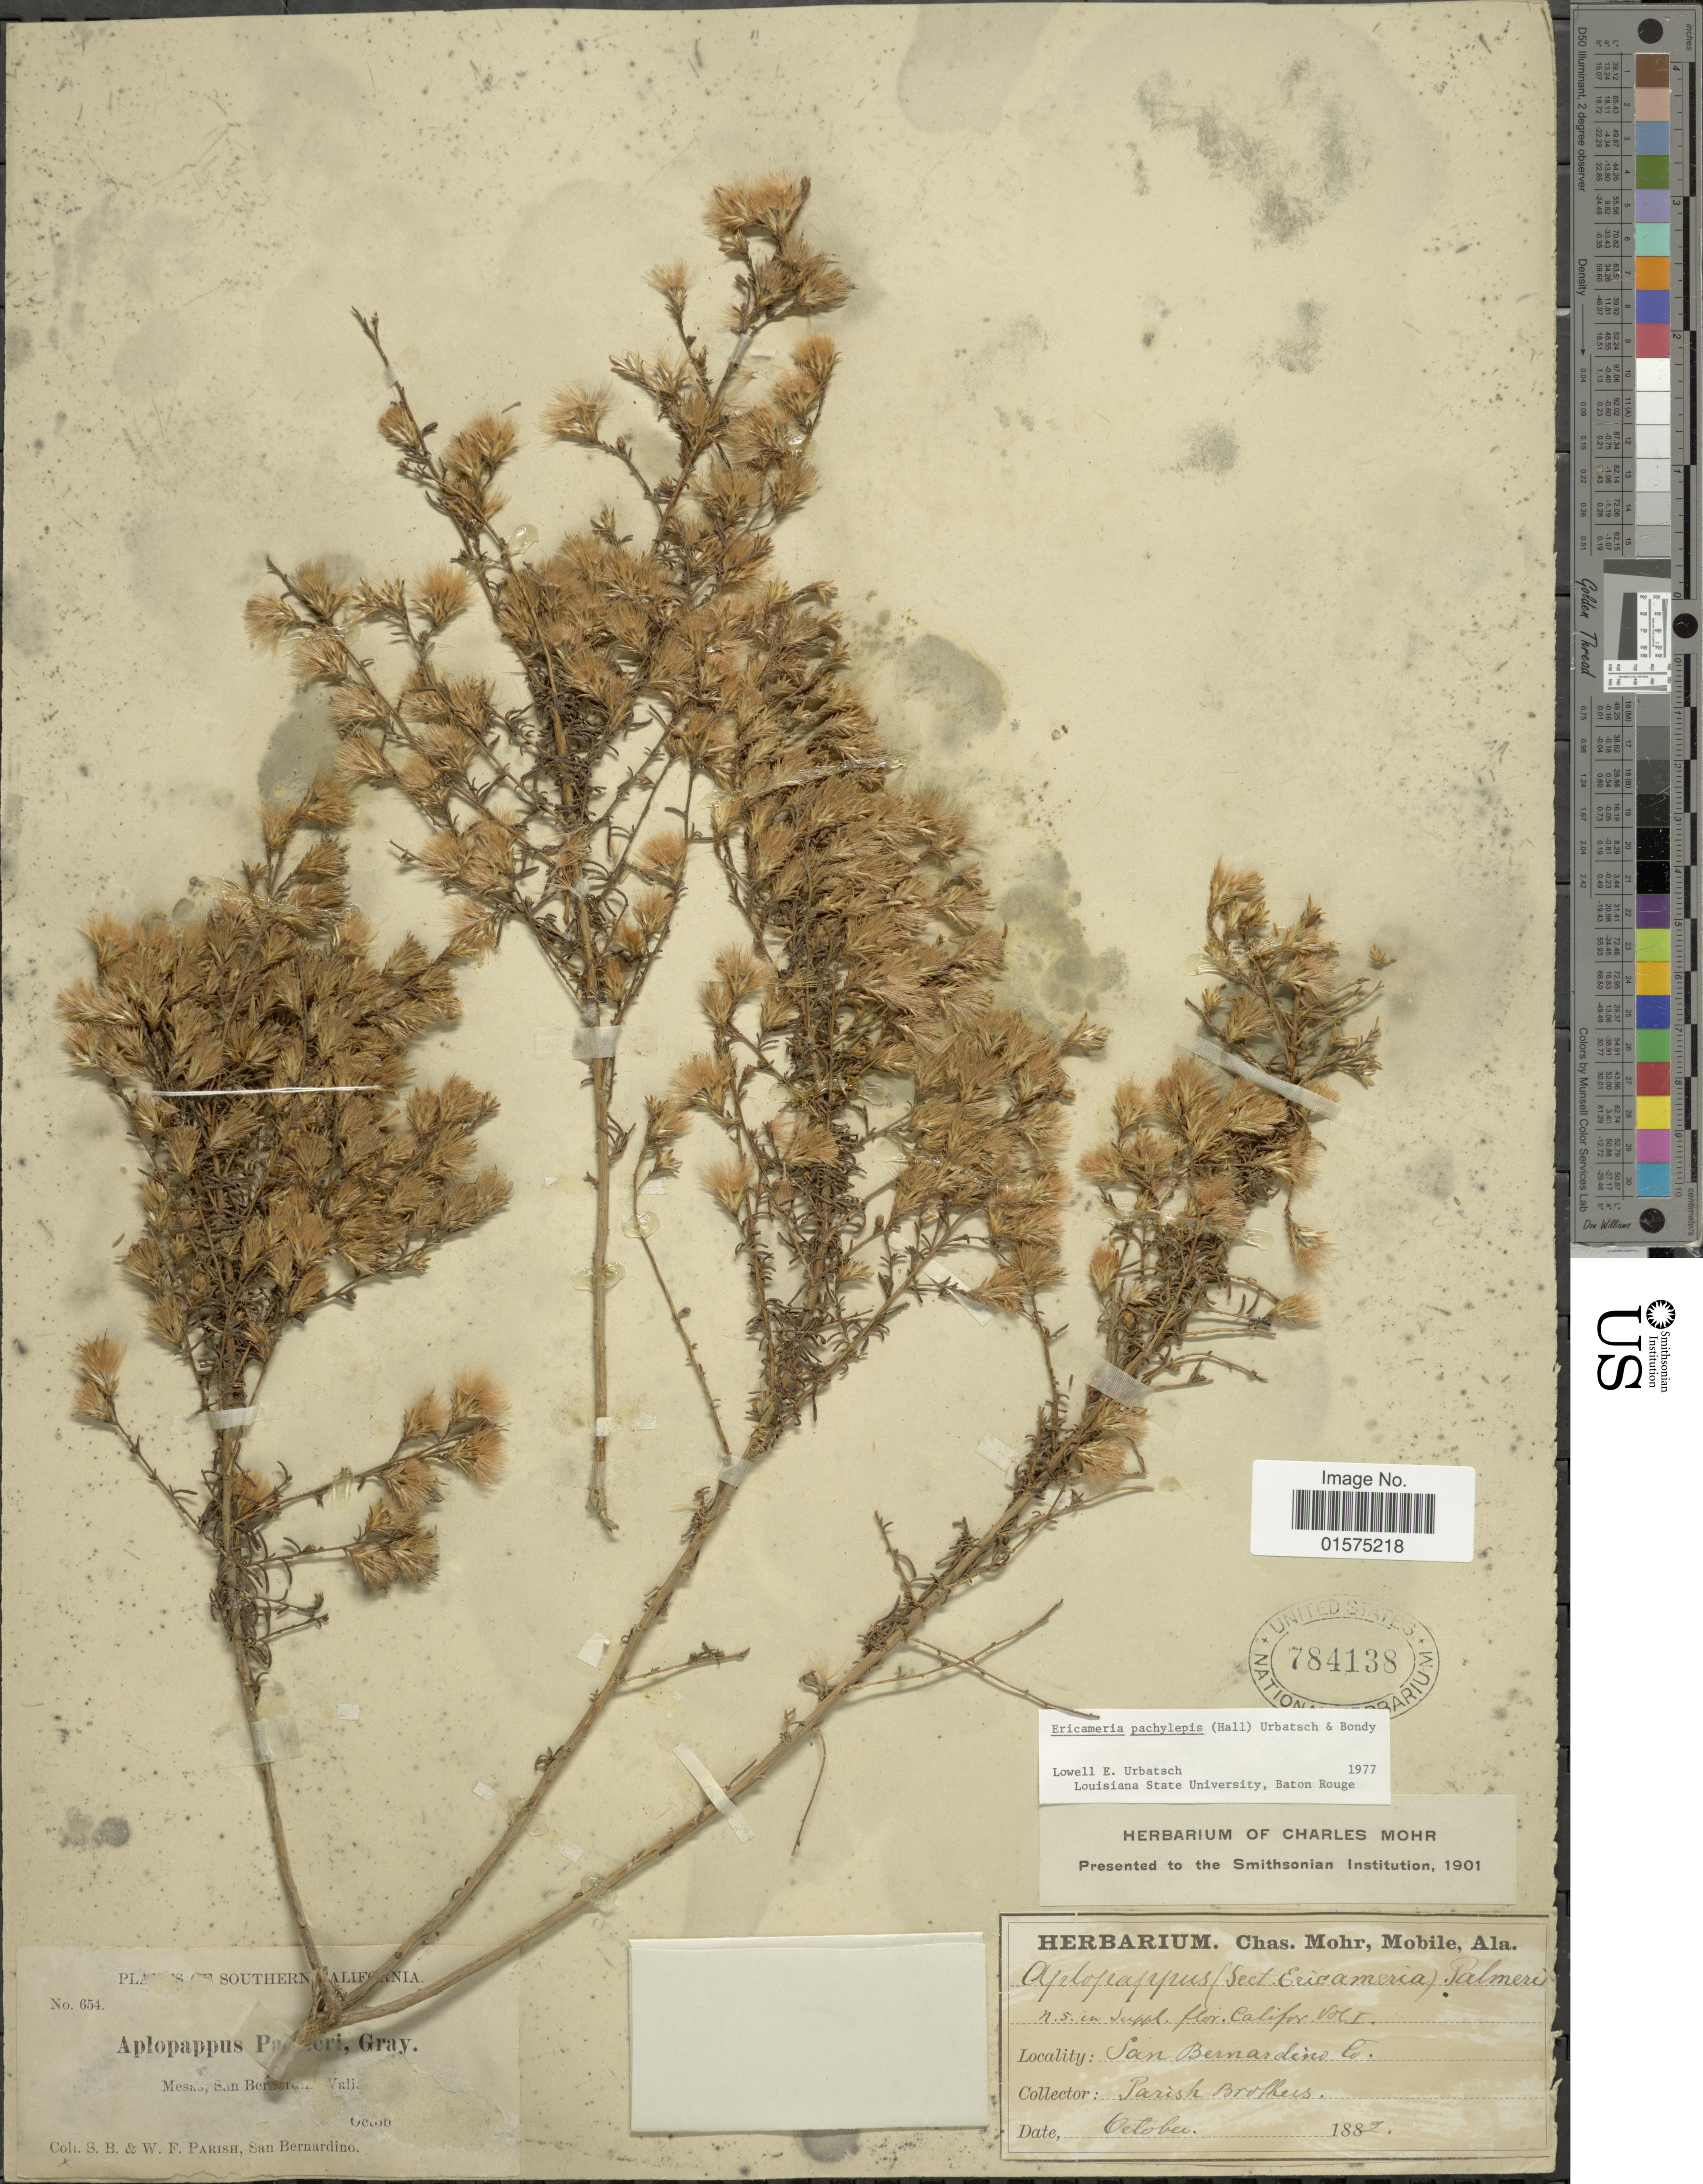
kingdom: Plantae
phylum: Tracheophyta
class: Magnoliopsida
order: Asterales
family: Asteraceae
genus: Ericameria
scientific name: Ericameria pachylepis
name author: (Hall.) Urbatsch & Bondy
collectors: S. B. Parish & W. F. Parish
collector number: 654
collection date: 1882-10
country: United States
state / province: California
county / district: San Bernardino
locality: Southern California. Mesas, San Bernardino Valley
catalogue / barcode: US 784138